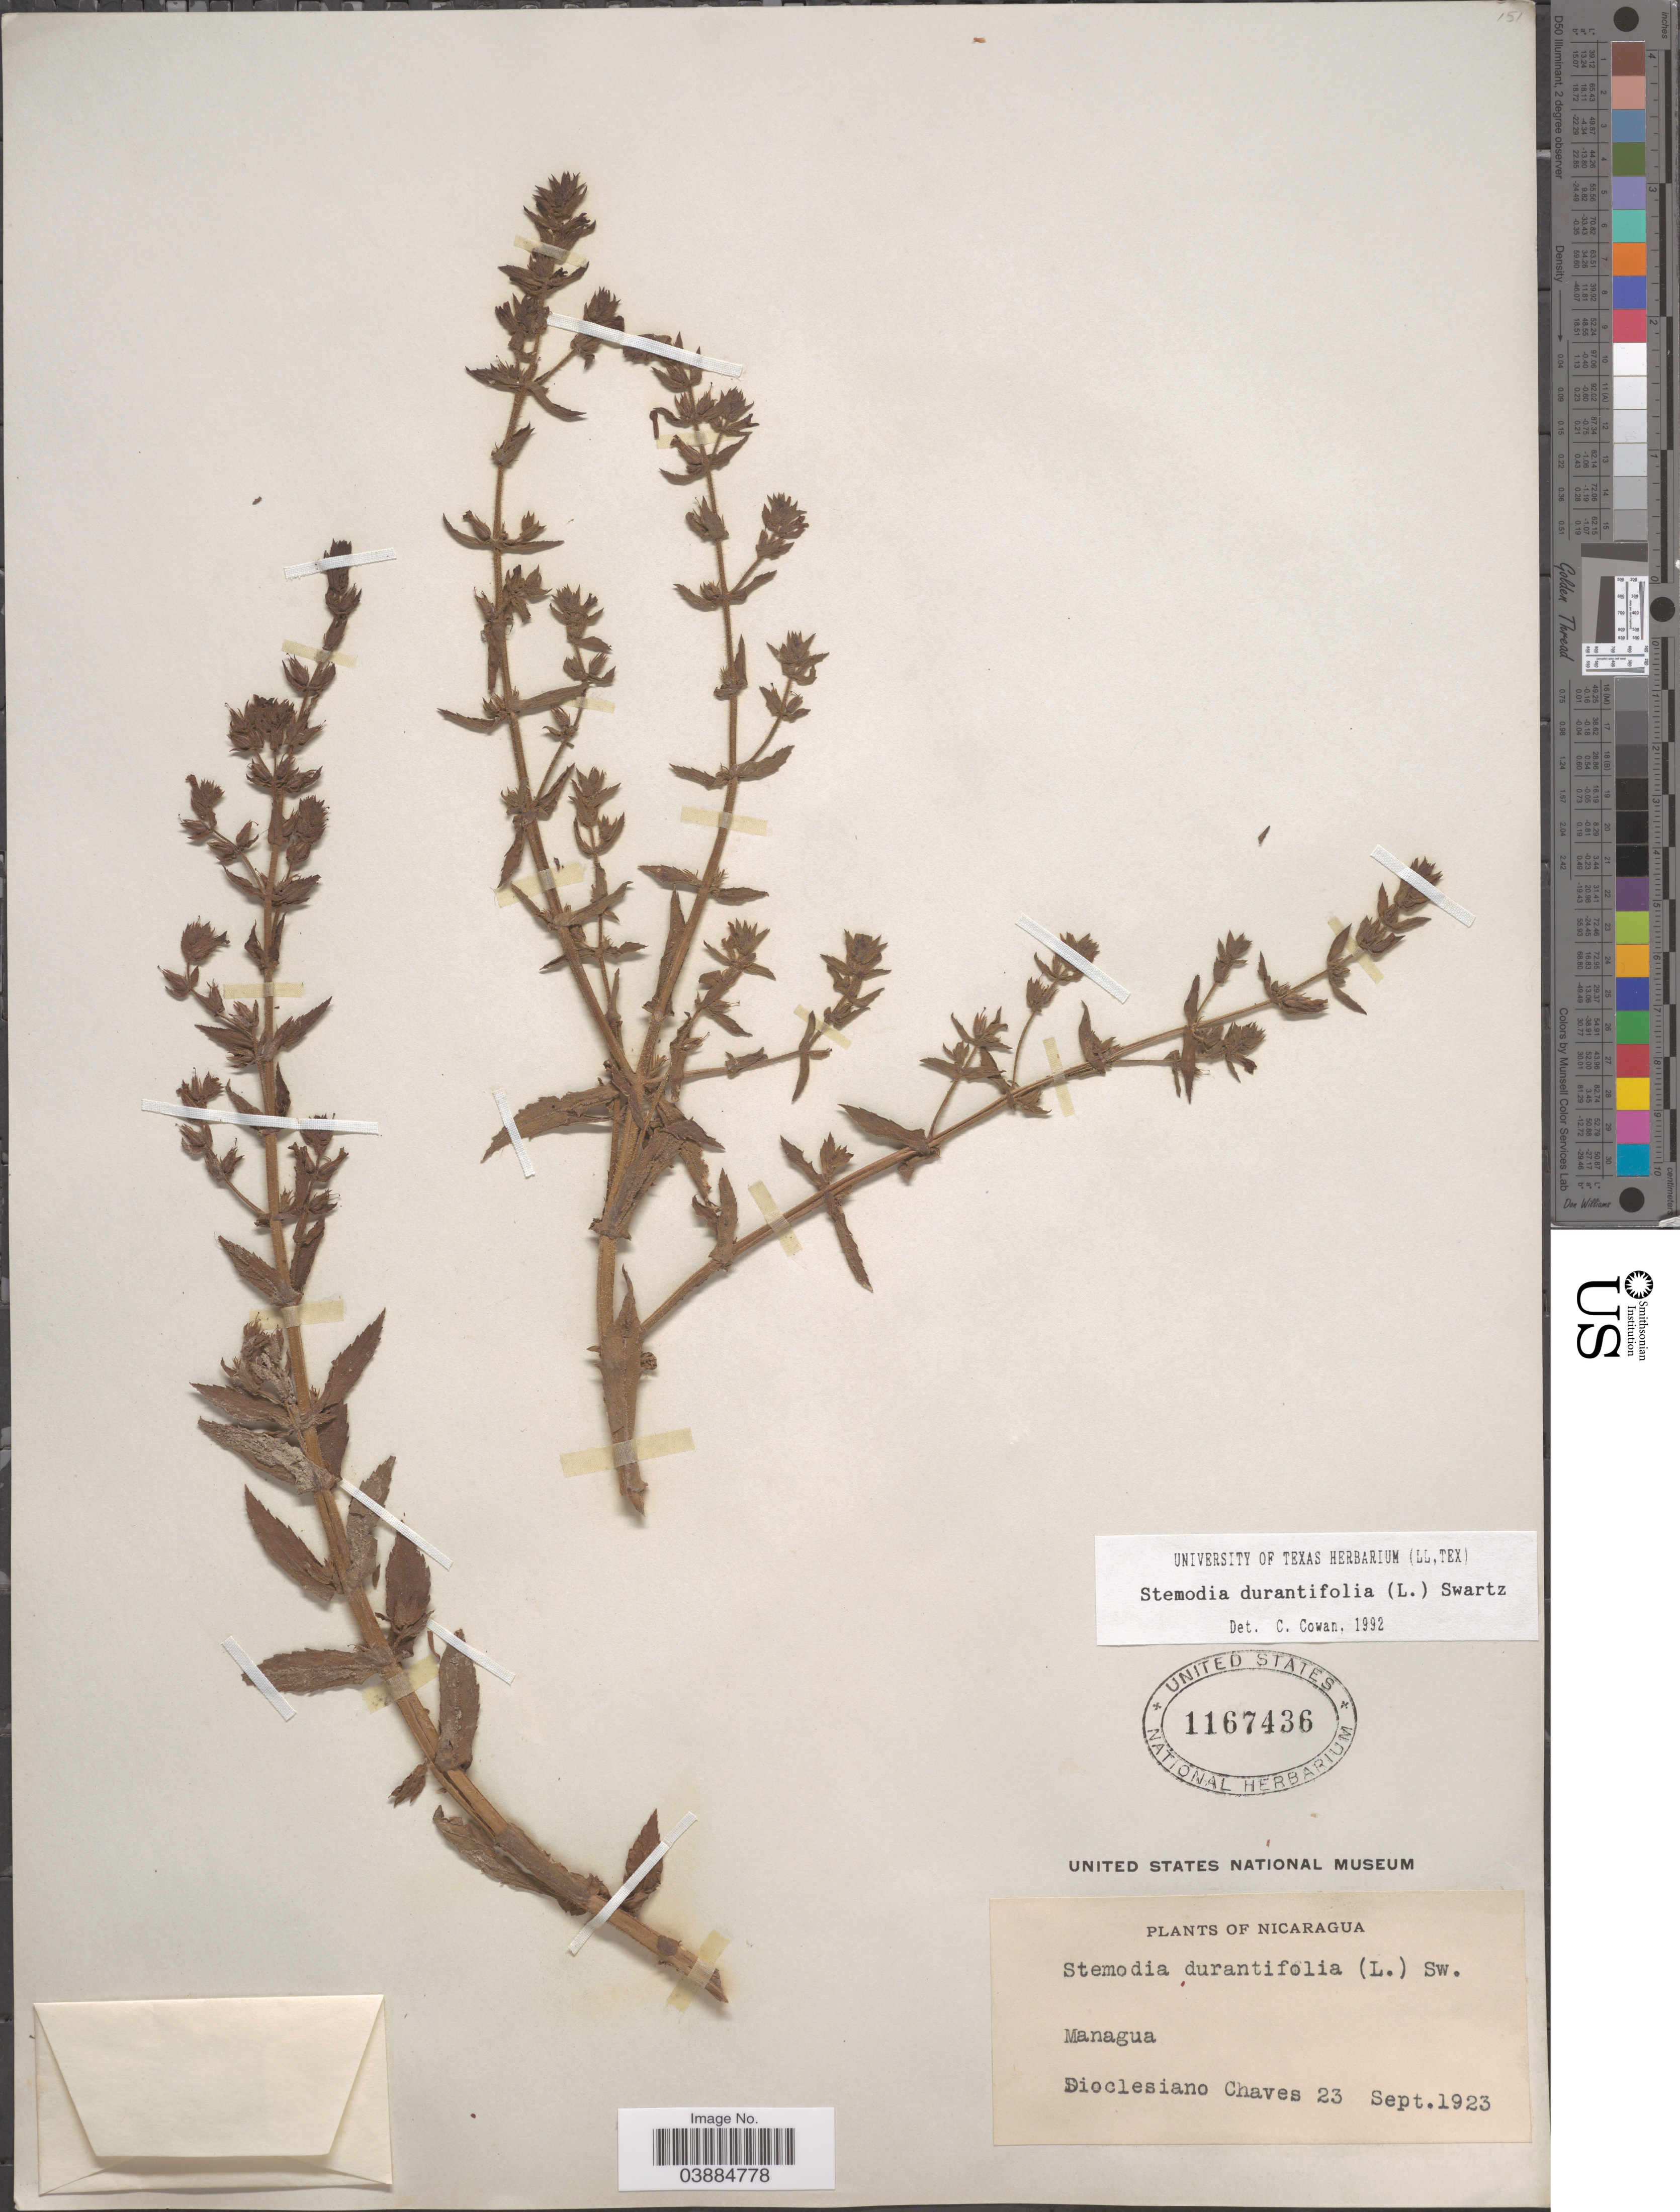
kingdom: Plantae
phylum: Tracheophyta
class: Magnoliopsida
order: Lamiales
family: Plantaginaceae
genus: Stemodia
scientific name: Stemodia durantifolia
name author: (L.) Sw.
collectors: D. Chaves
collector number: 23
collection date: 1923-09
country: Nicaragua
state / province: Managua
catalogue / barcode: US 1167436